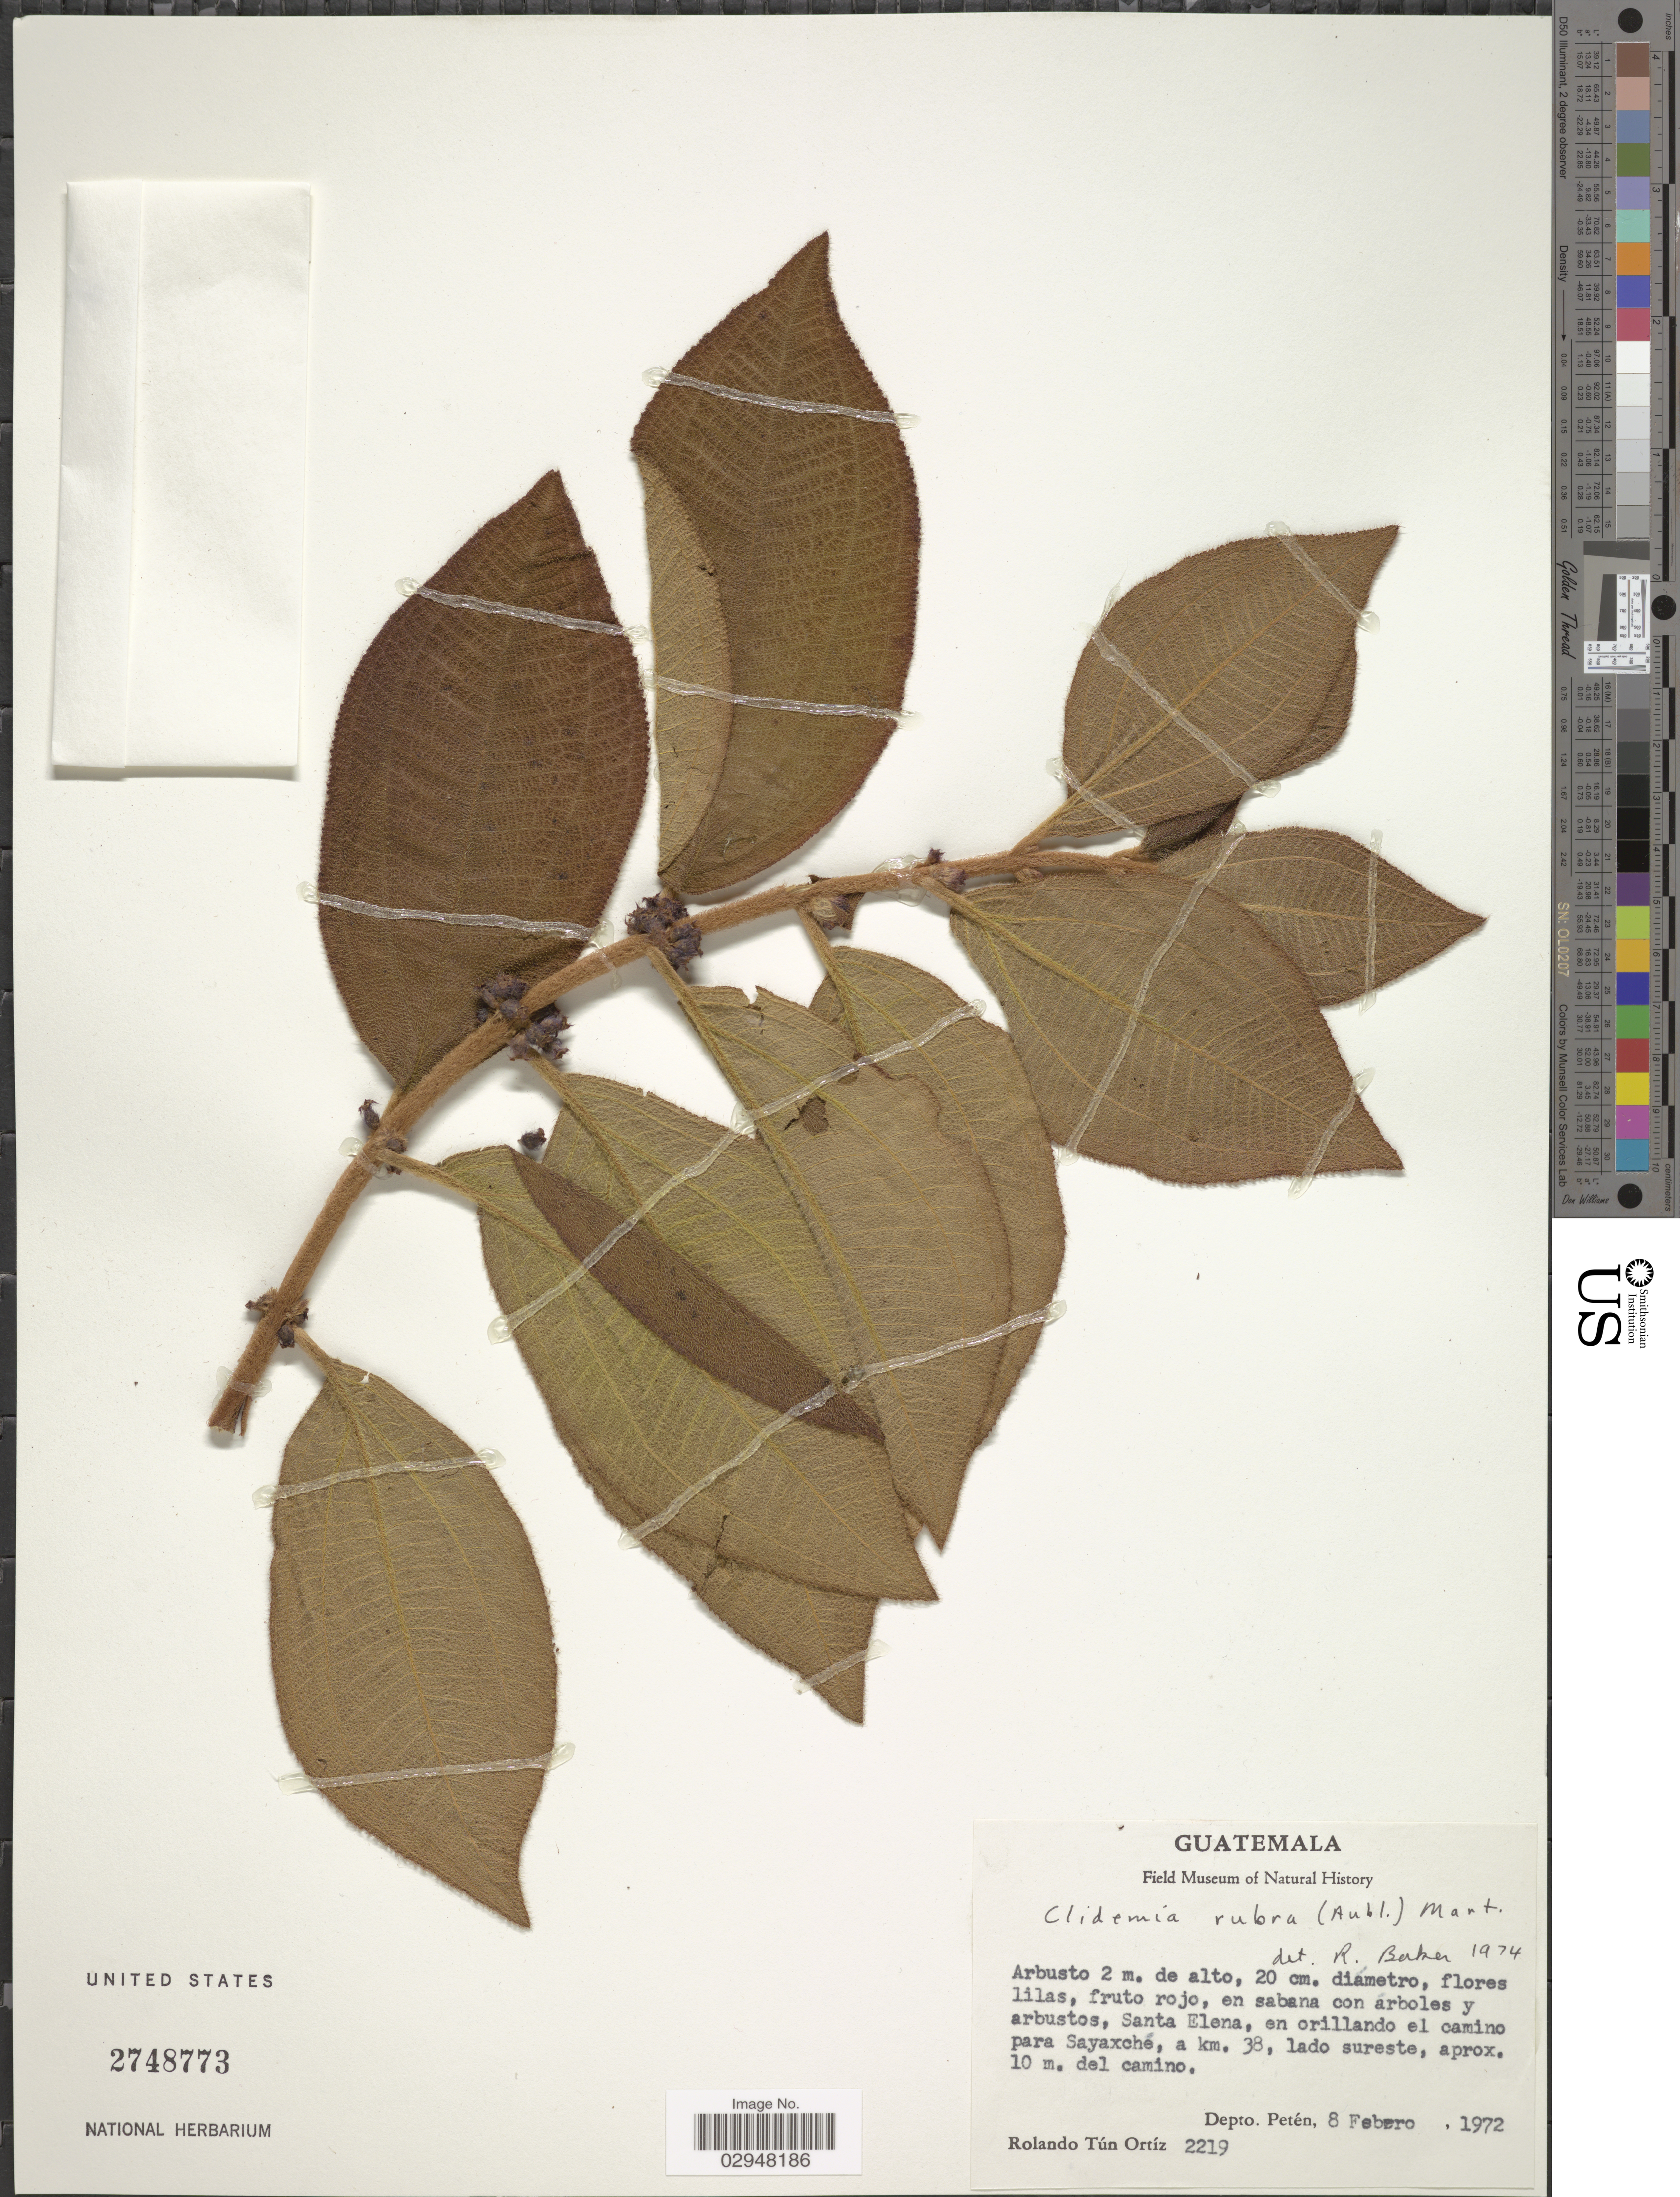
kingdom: Plantae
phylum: Tracheophyta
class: Magnoliopsida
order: Myrtales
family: Melastomataceae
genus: Clidemia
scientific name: Clidemia rubra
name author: (Aubl.) Mart.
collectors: R. Ortiz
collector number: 2219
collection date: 1972-02-08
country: Guatemala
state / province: El Petén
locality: Santa Elena, en orillando el camino para Sayaxché, a km. 38, lado sureste, aprox. 10 m. del camino. Depto. Petén.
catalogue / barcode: US 2748773